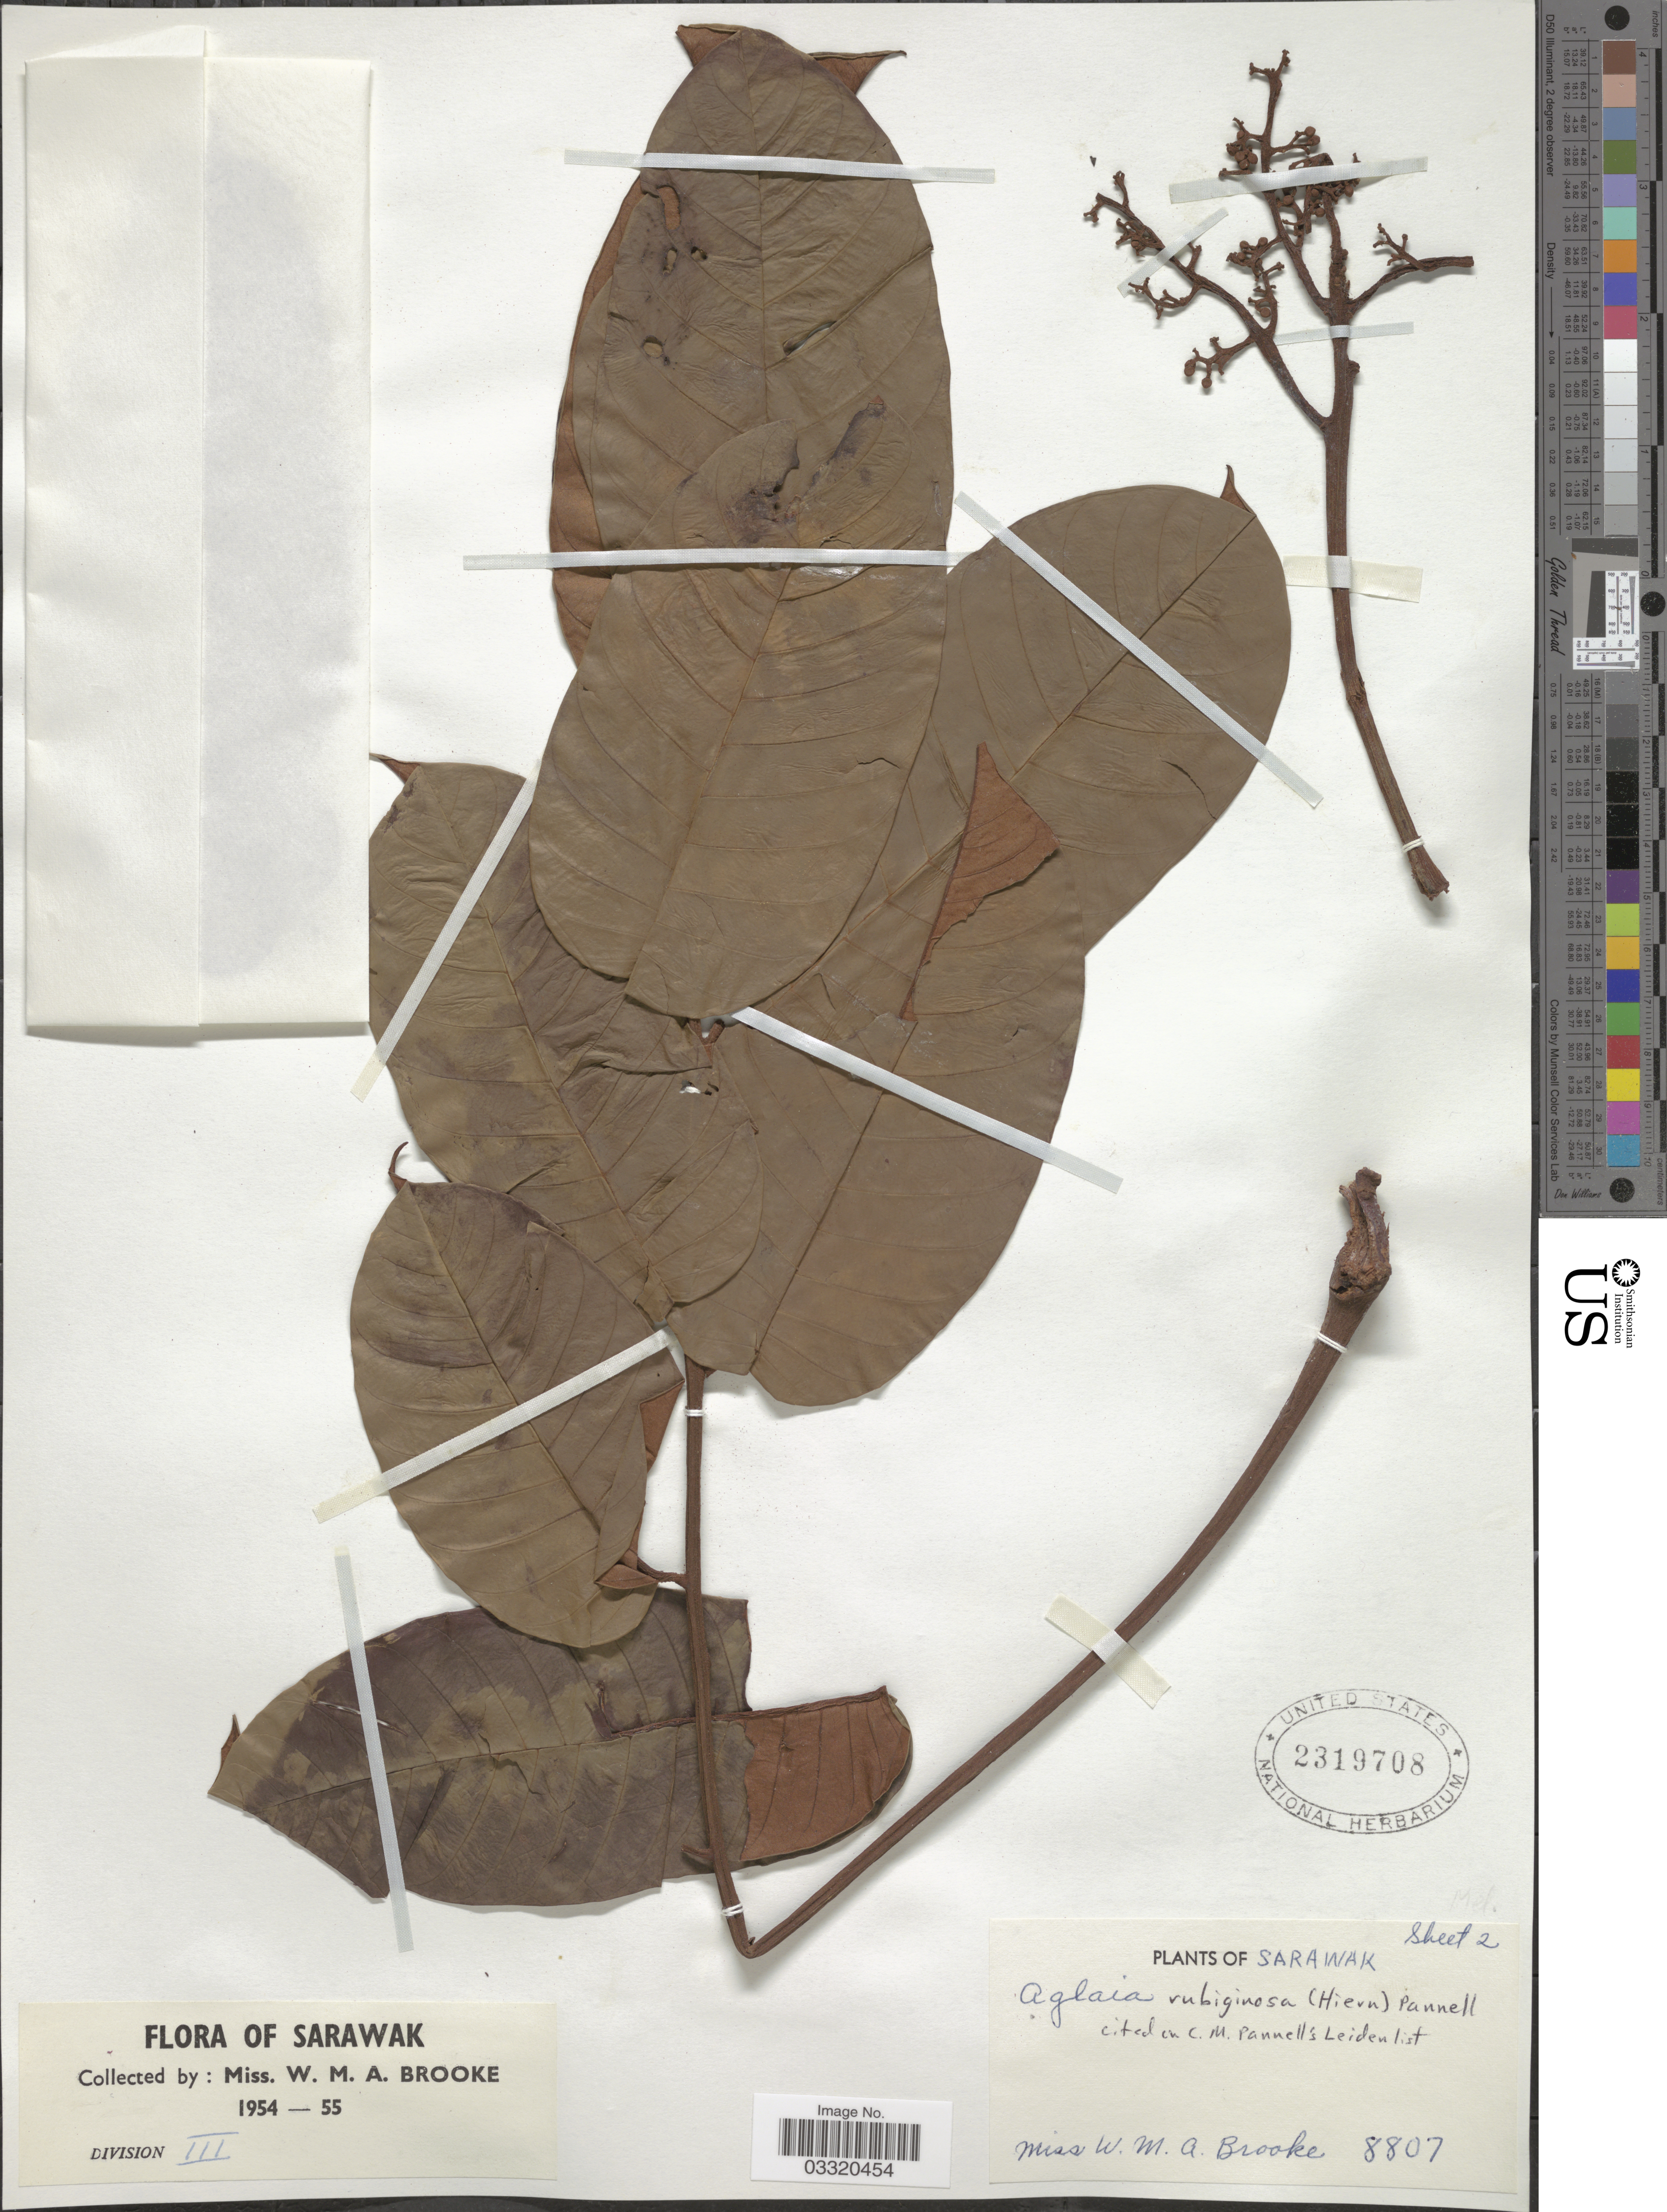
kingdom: Plantae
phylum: Tracheophyta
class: Magnoliopsida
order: Sapindales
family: Meliaceae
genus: Aglaia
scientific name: Aglaia rubiginosa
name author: (Hiern) Pannell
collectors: W. Brooke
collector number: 8807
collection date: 1954/1955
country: Malaysia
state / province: Sarawak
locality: Division III. [unsure placement]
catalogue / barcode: US 2319708